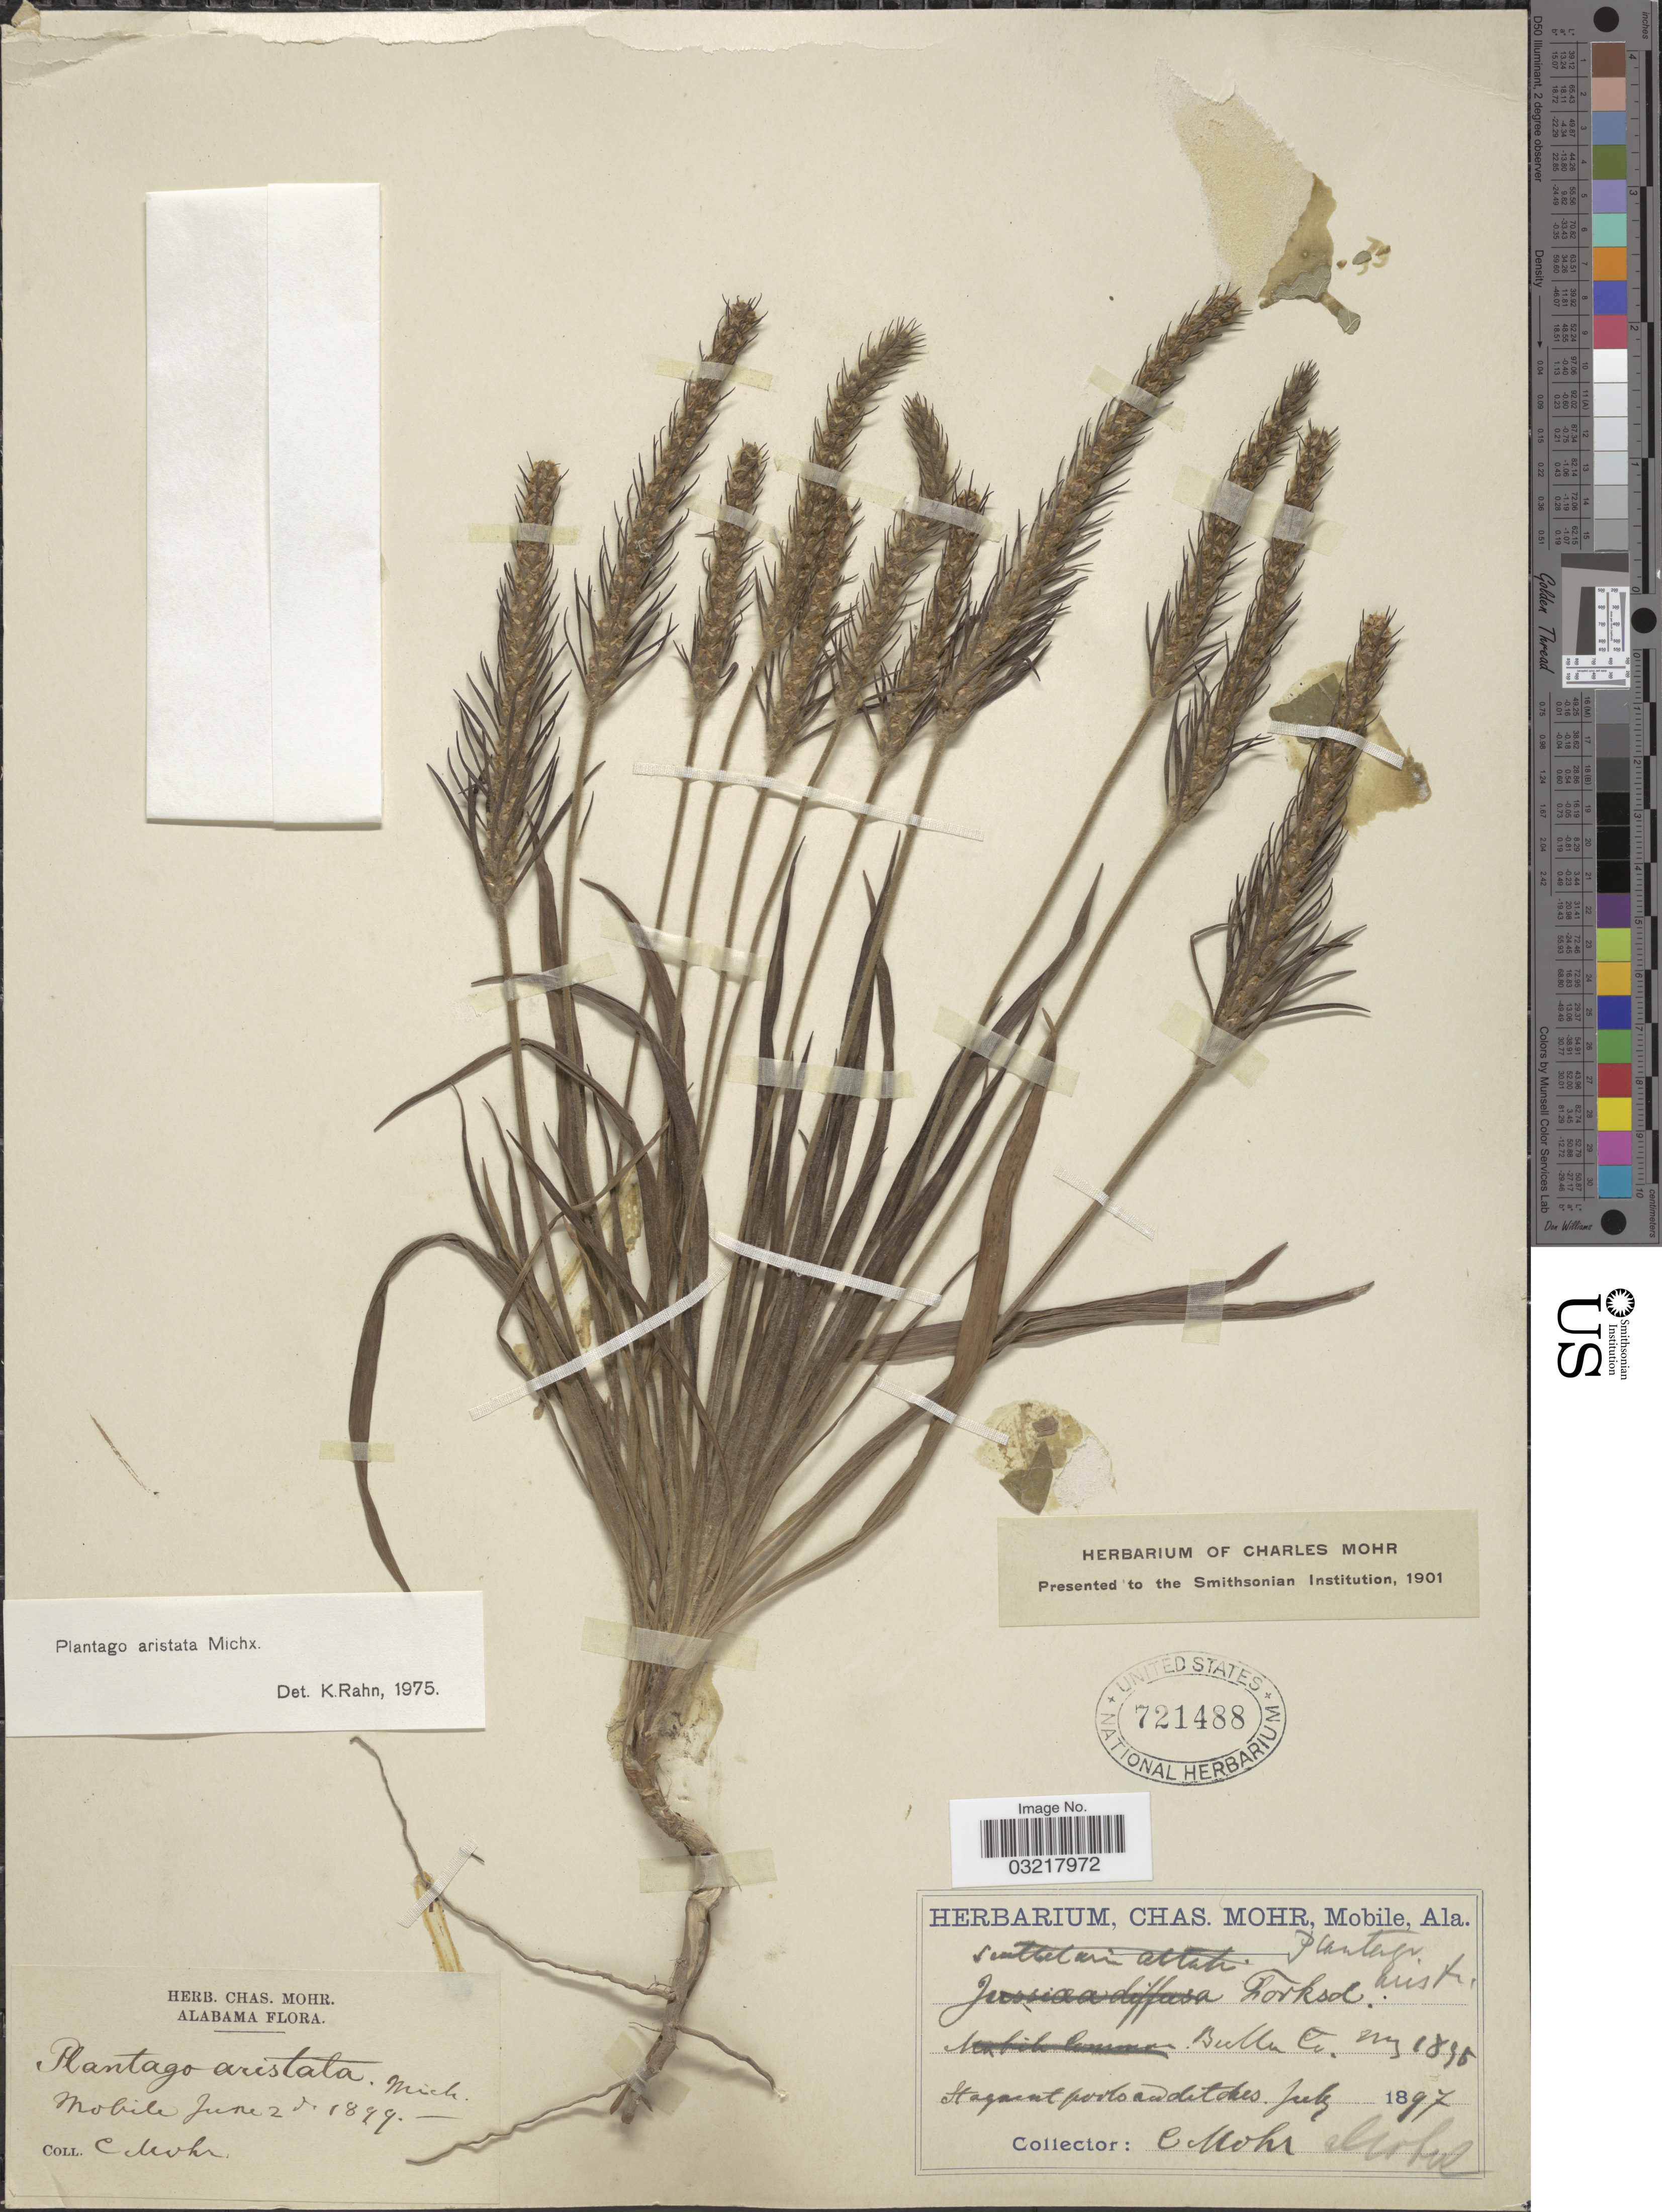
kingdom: Plantae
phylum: Tracheophyta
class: Magnoliopsida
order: Lamiales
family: Plantaginaceae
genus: Plantago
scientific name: Plantago aristata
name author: Michx.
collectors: Mohr, C. T. (herbarium)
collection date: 1896-05/1899-06-02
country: United States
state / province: Alabama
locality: Mobile. Butte Co.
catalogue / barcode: US 721488